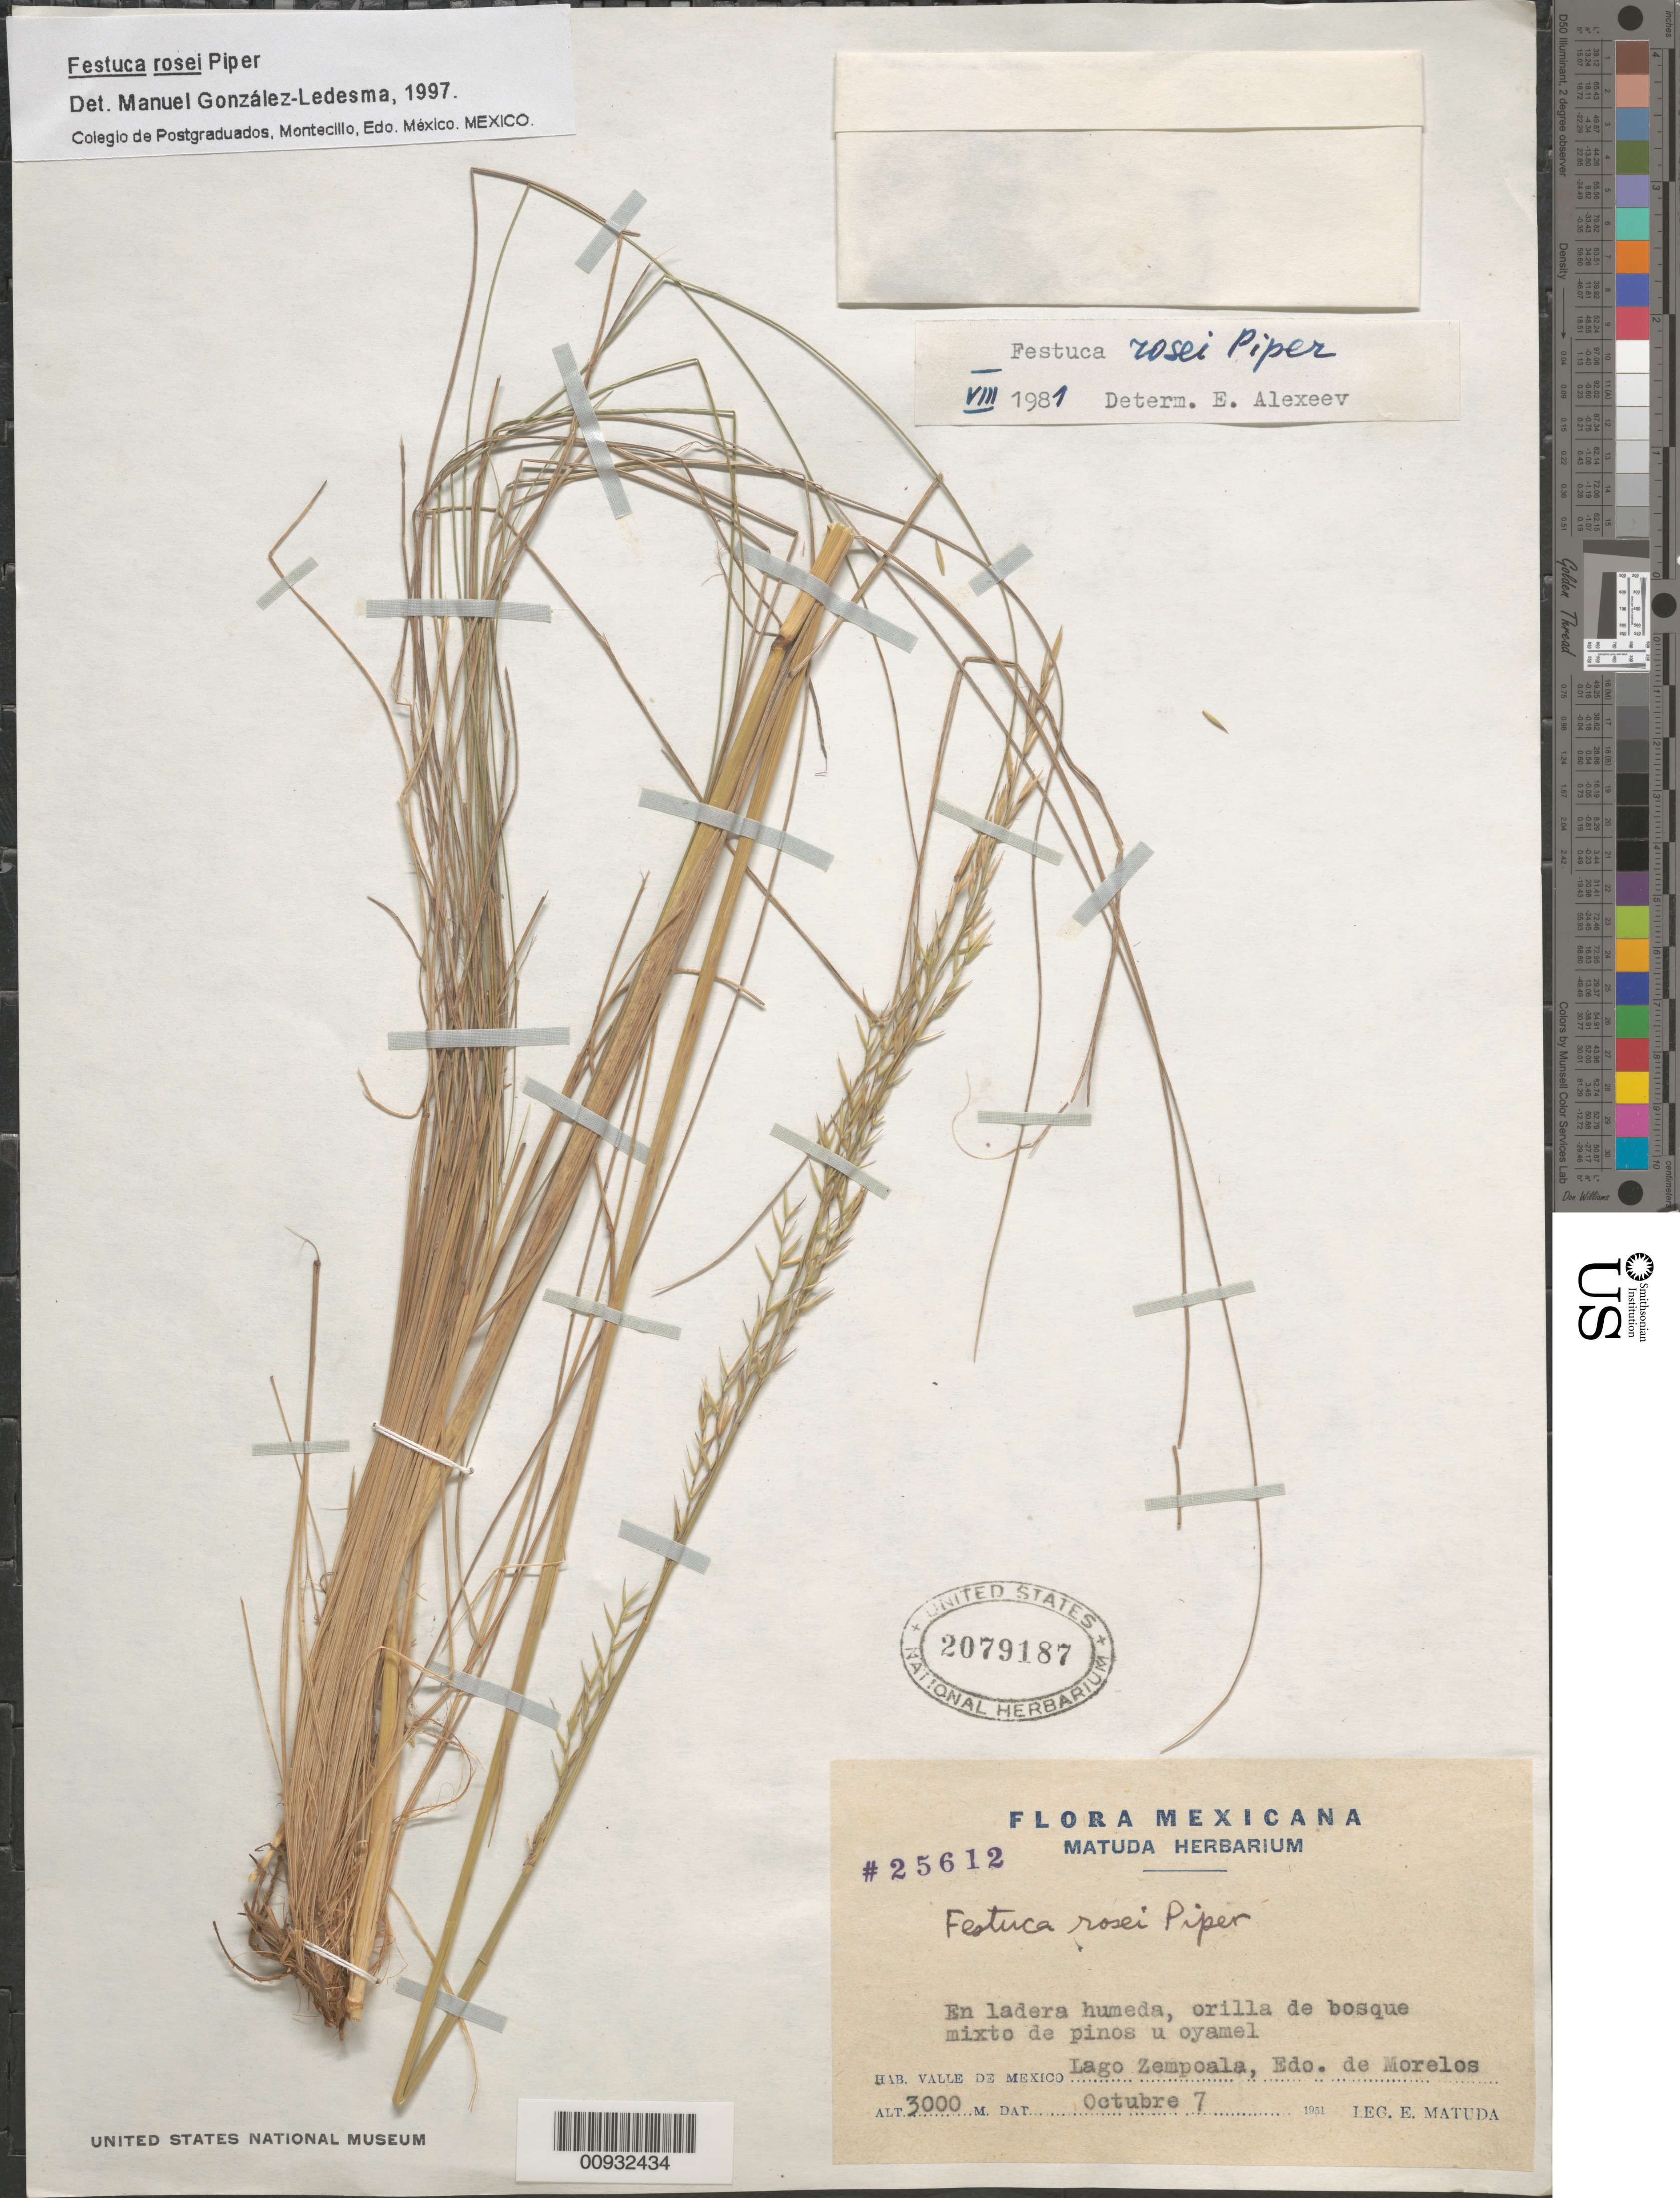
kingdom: Plantae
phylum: Tracheophyta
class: Liliopsida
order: Poales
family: Poaceae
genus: Festuca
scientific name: Festuca rosei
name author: Piper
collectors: E. Matuda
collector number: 25612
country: Mexico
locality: Morelos, Lago Zempoala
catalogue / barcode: US 2079187